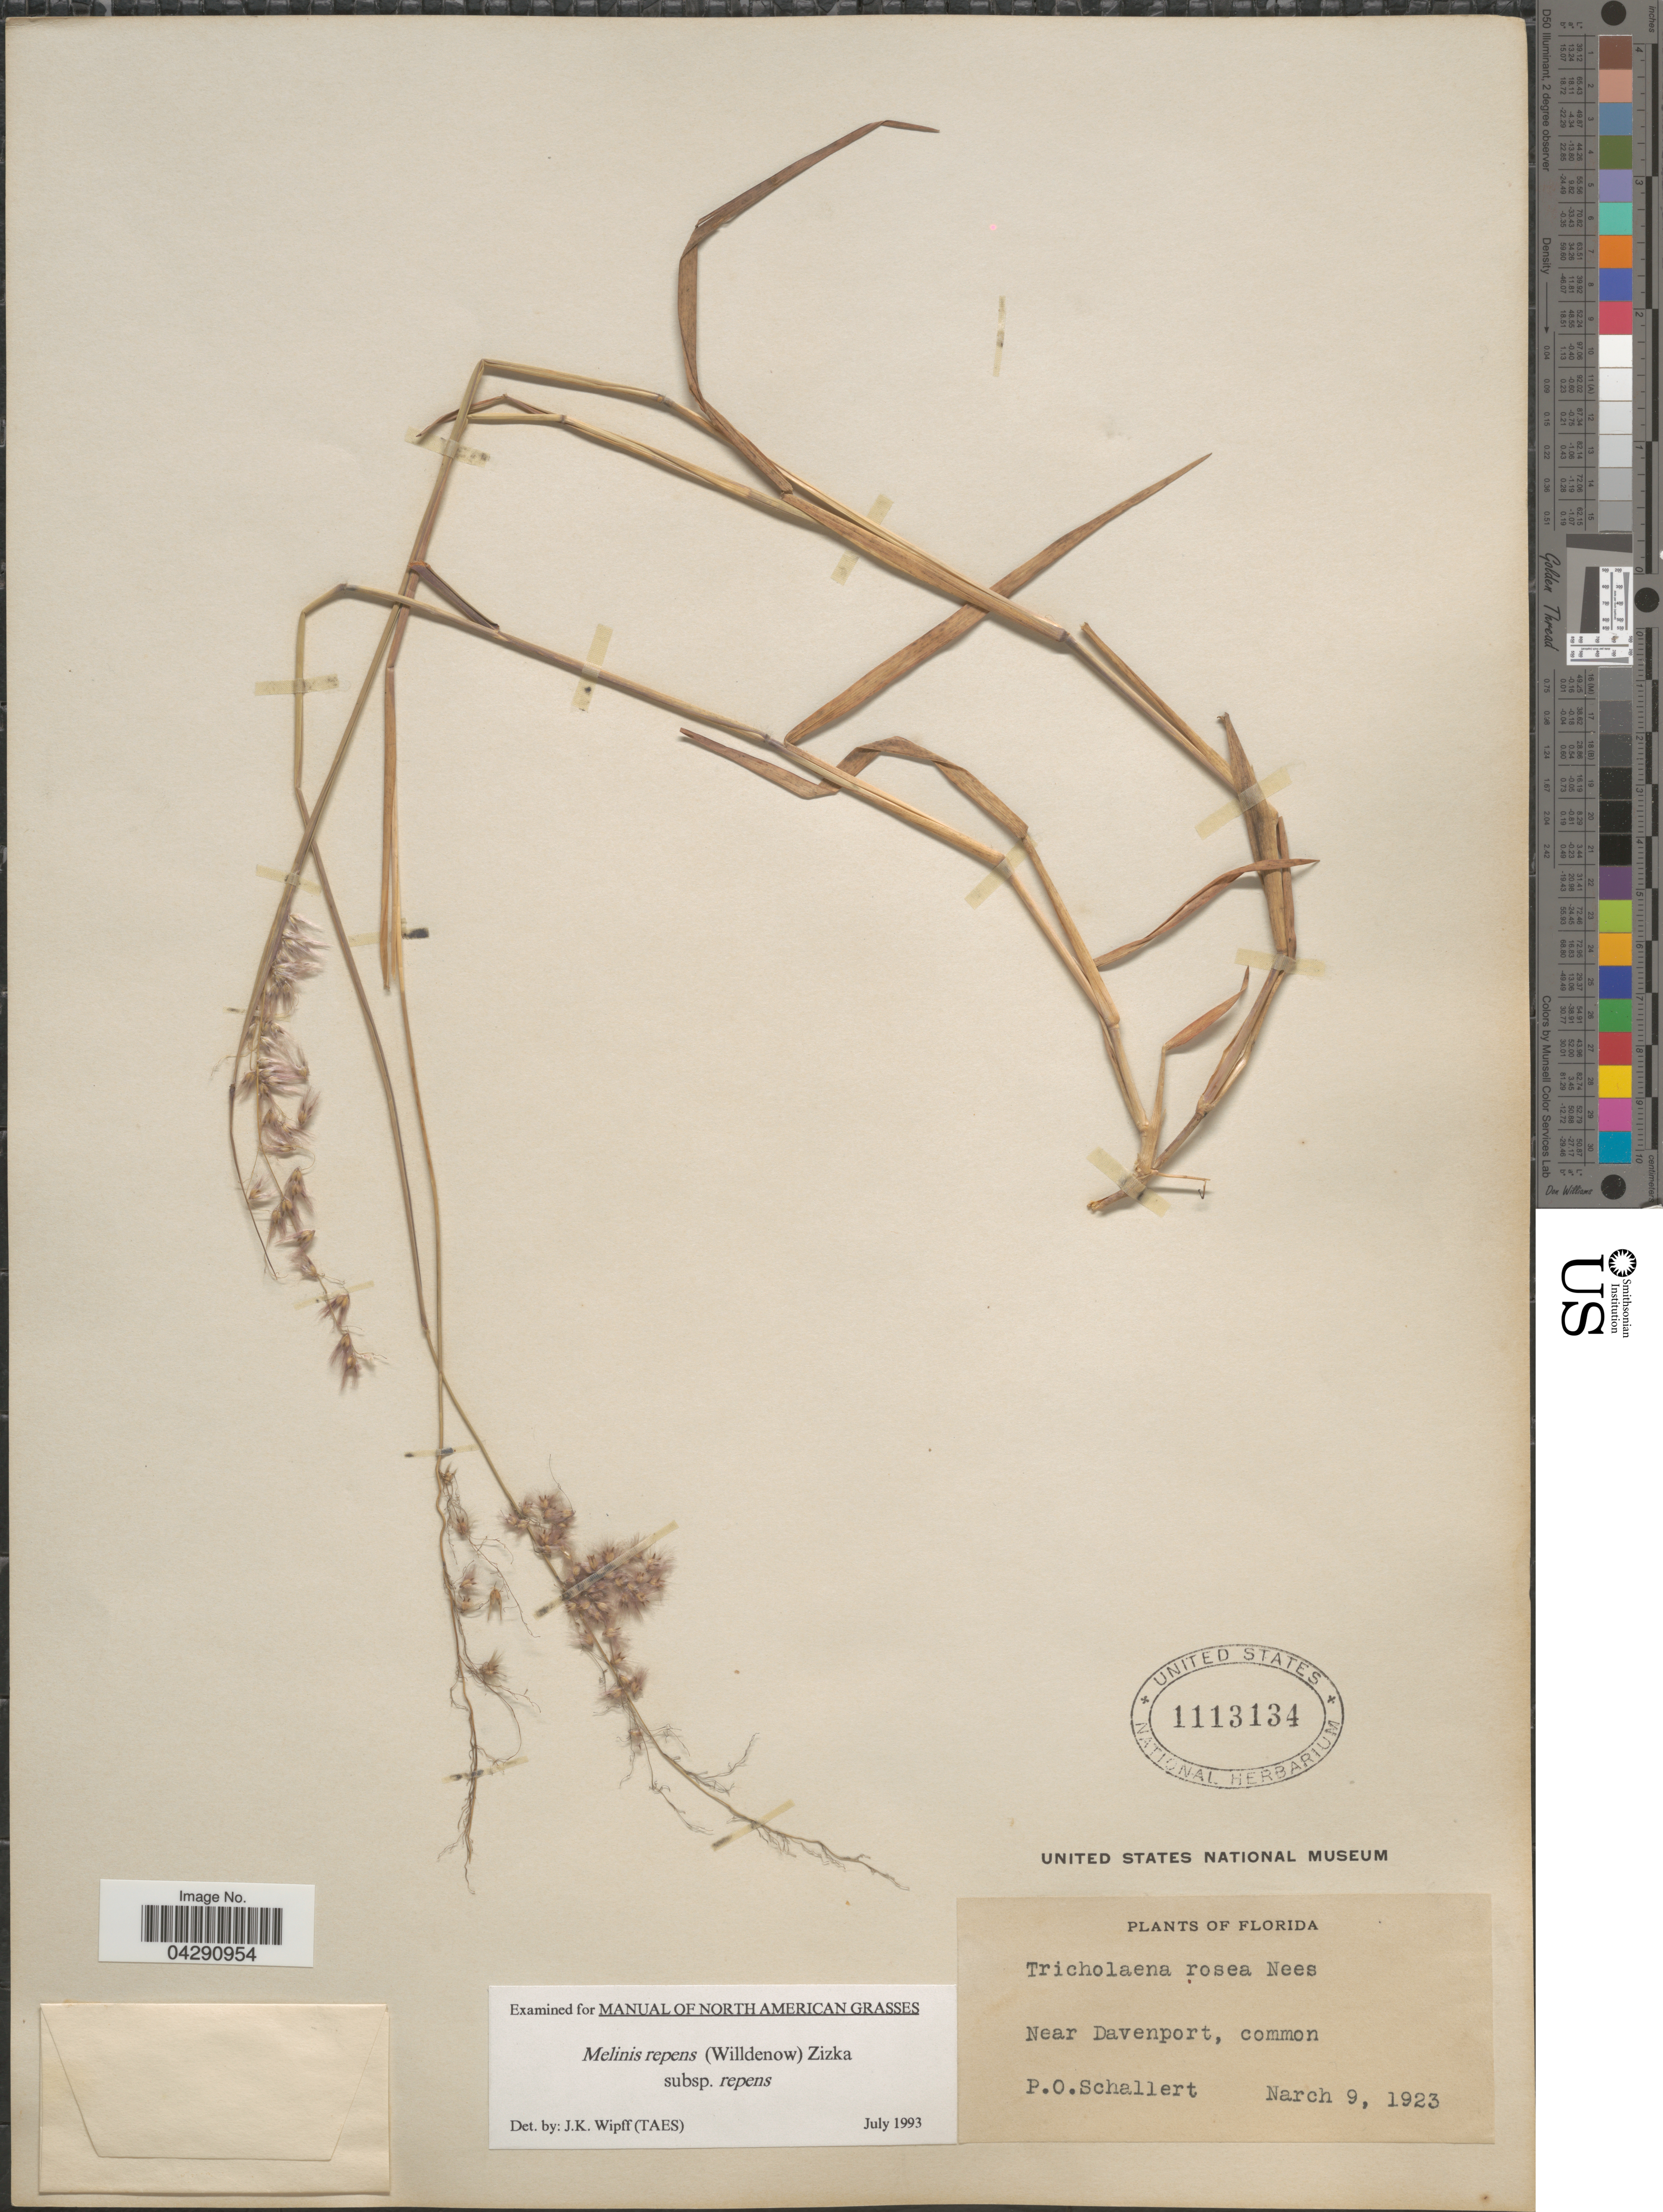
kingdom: Plantae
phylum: Tracheophyta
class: Liliopsida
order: Poales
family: Poaceae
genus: Melinis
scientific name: Melinis repens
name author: (Willd.) Zizka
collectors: P. Schallert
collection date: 1923-03-09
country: United States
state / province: Florida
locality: Near Davenport.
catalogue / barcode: US 1113134